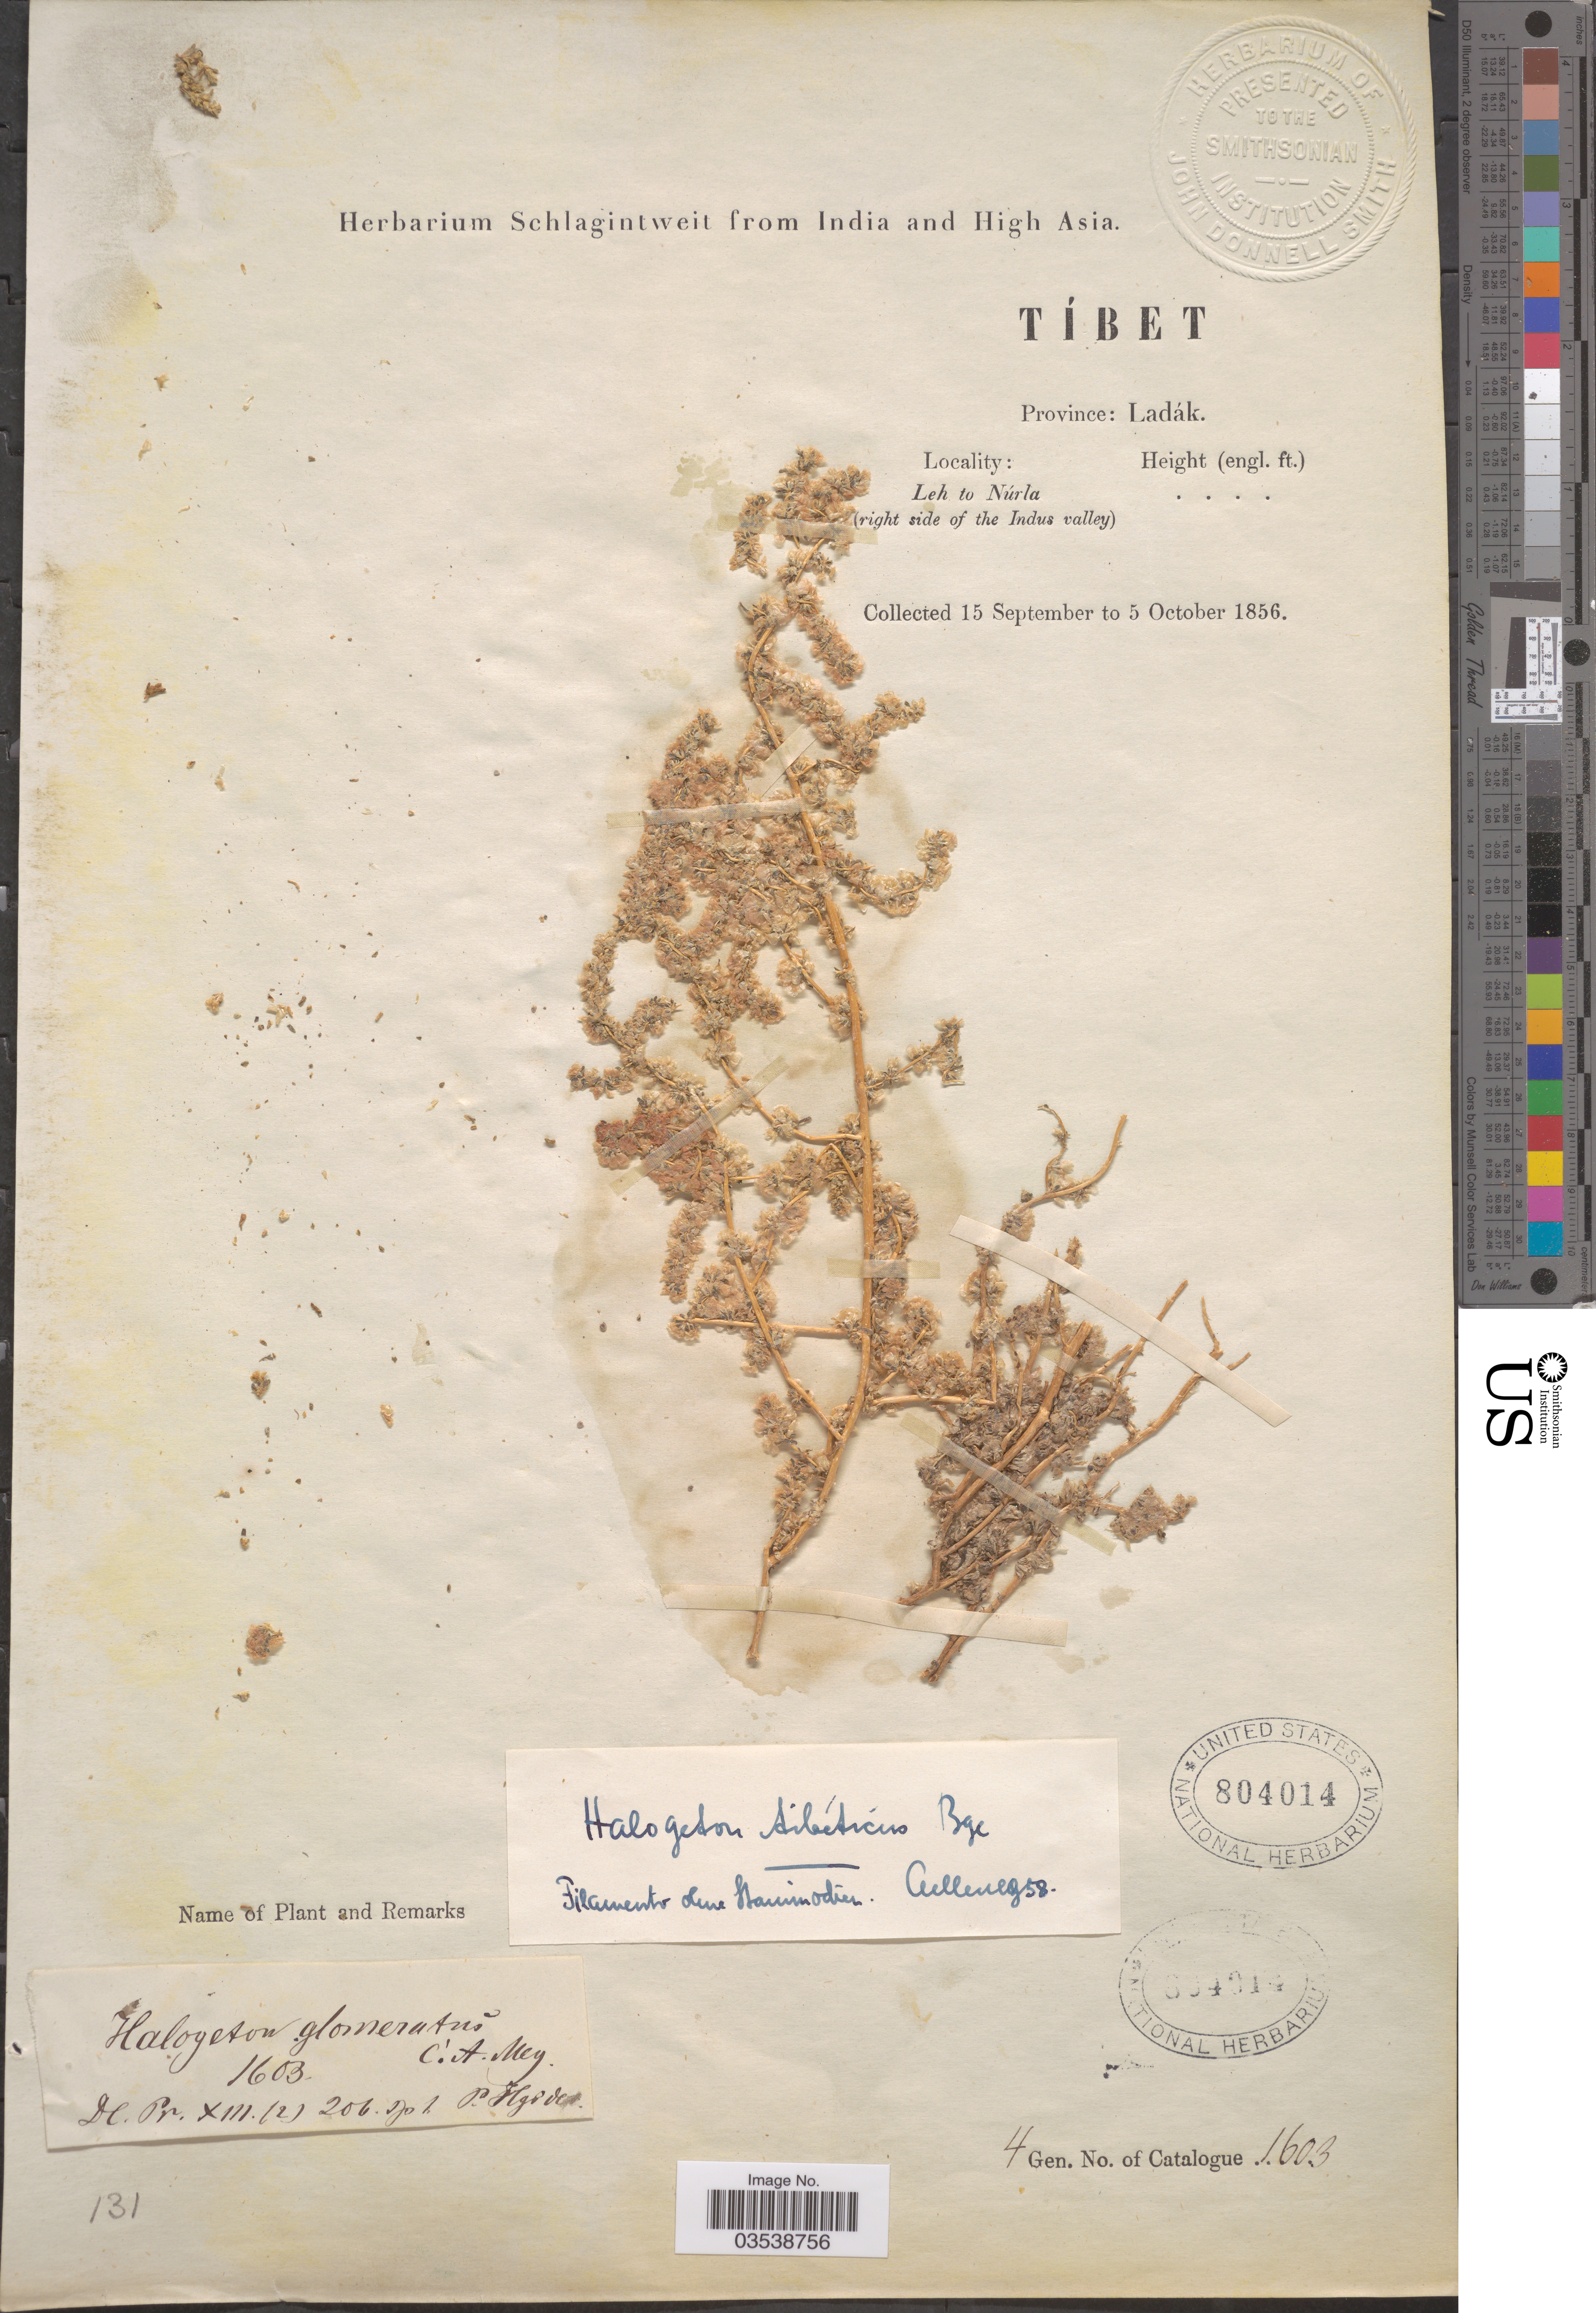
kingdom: Plantae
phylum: Tracheophyta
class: Magnoliopsida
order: Caryophyllales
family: Amaranthaceae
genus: Halogeton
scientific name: Halogeton tibeticus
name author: Bunge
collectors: ex herb. Schlagintweit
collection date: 1856-09-15/1856-10-05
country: India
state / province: Ladakh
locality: Tíbet. Province: Ladák. Leh to Núrla (right side of the Indus valley).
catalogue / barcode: US 804014